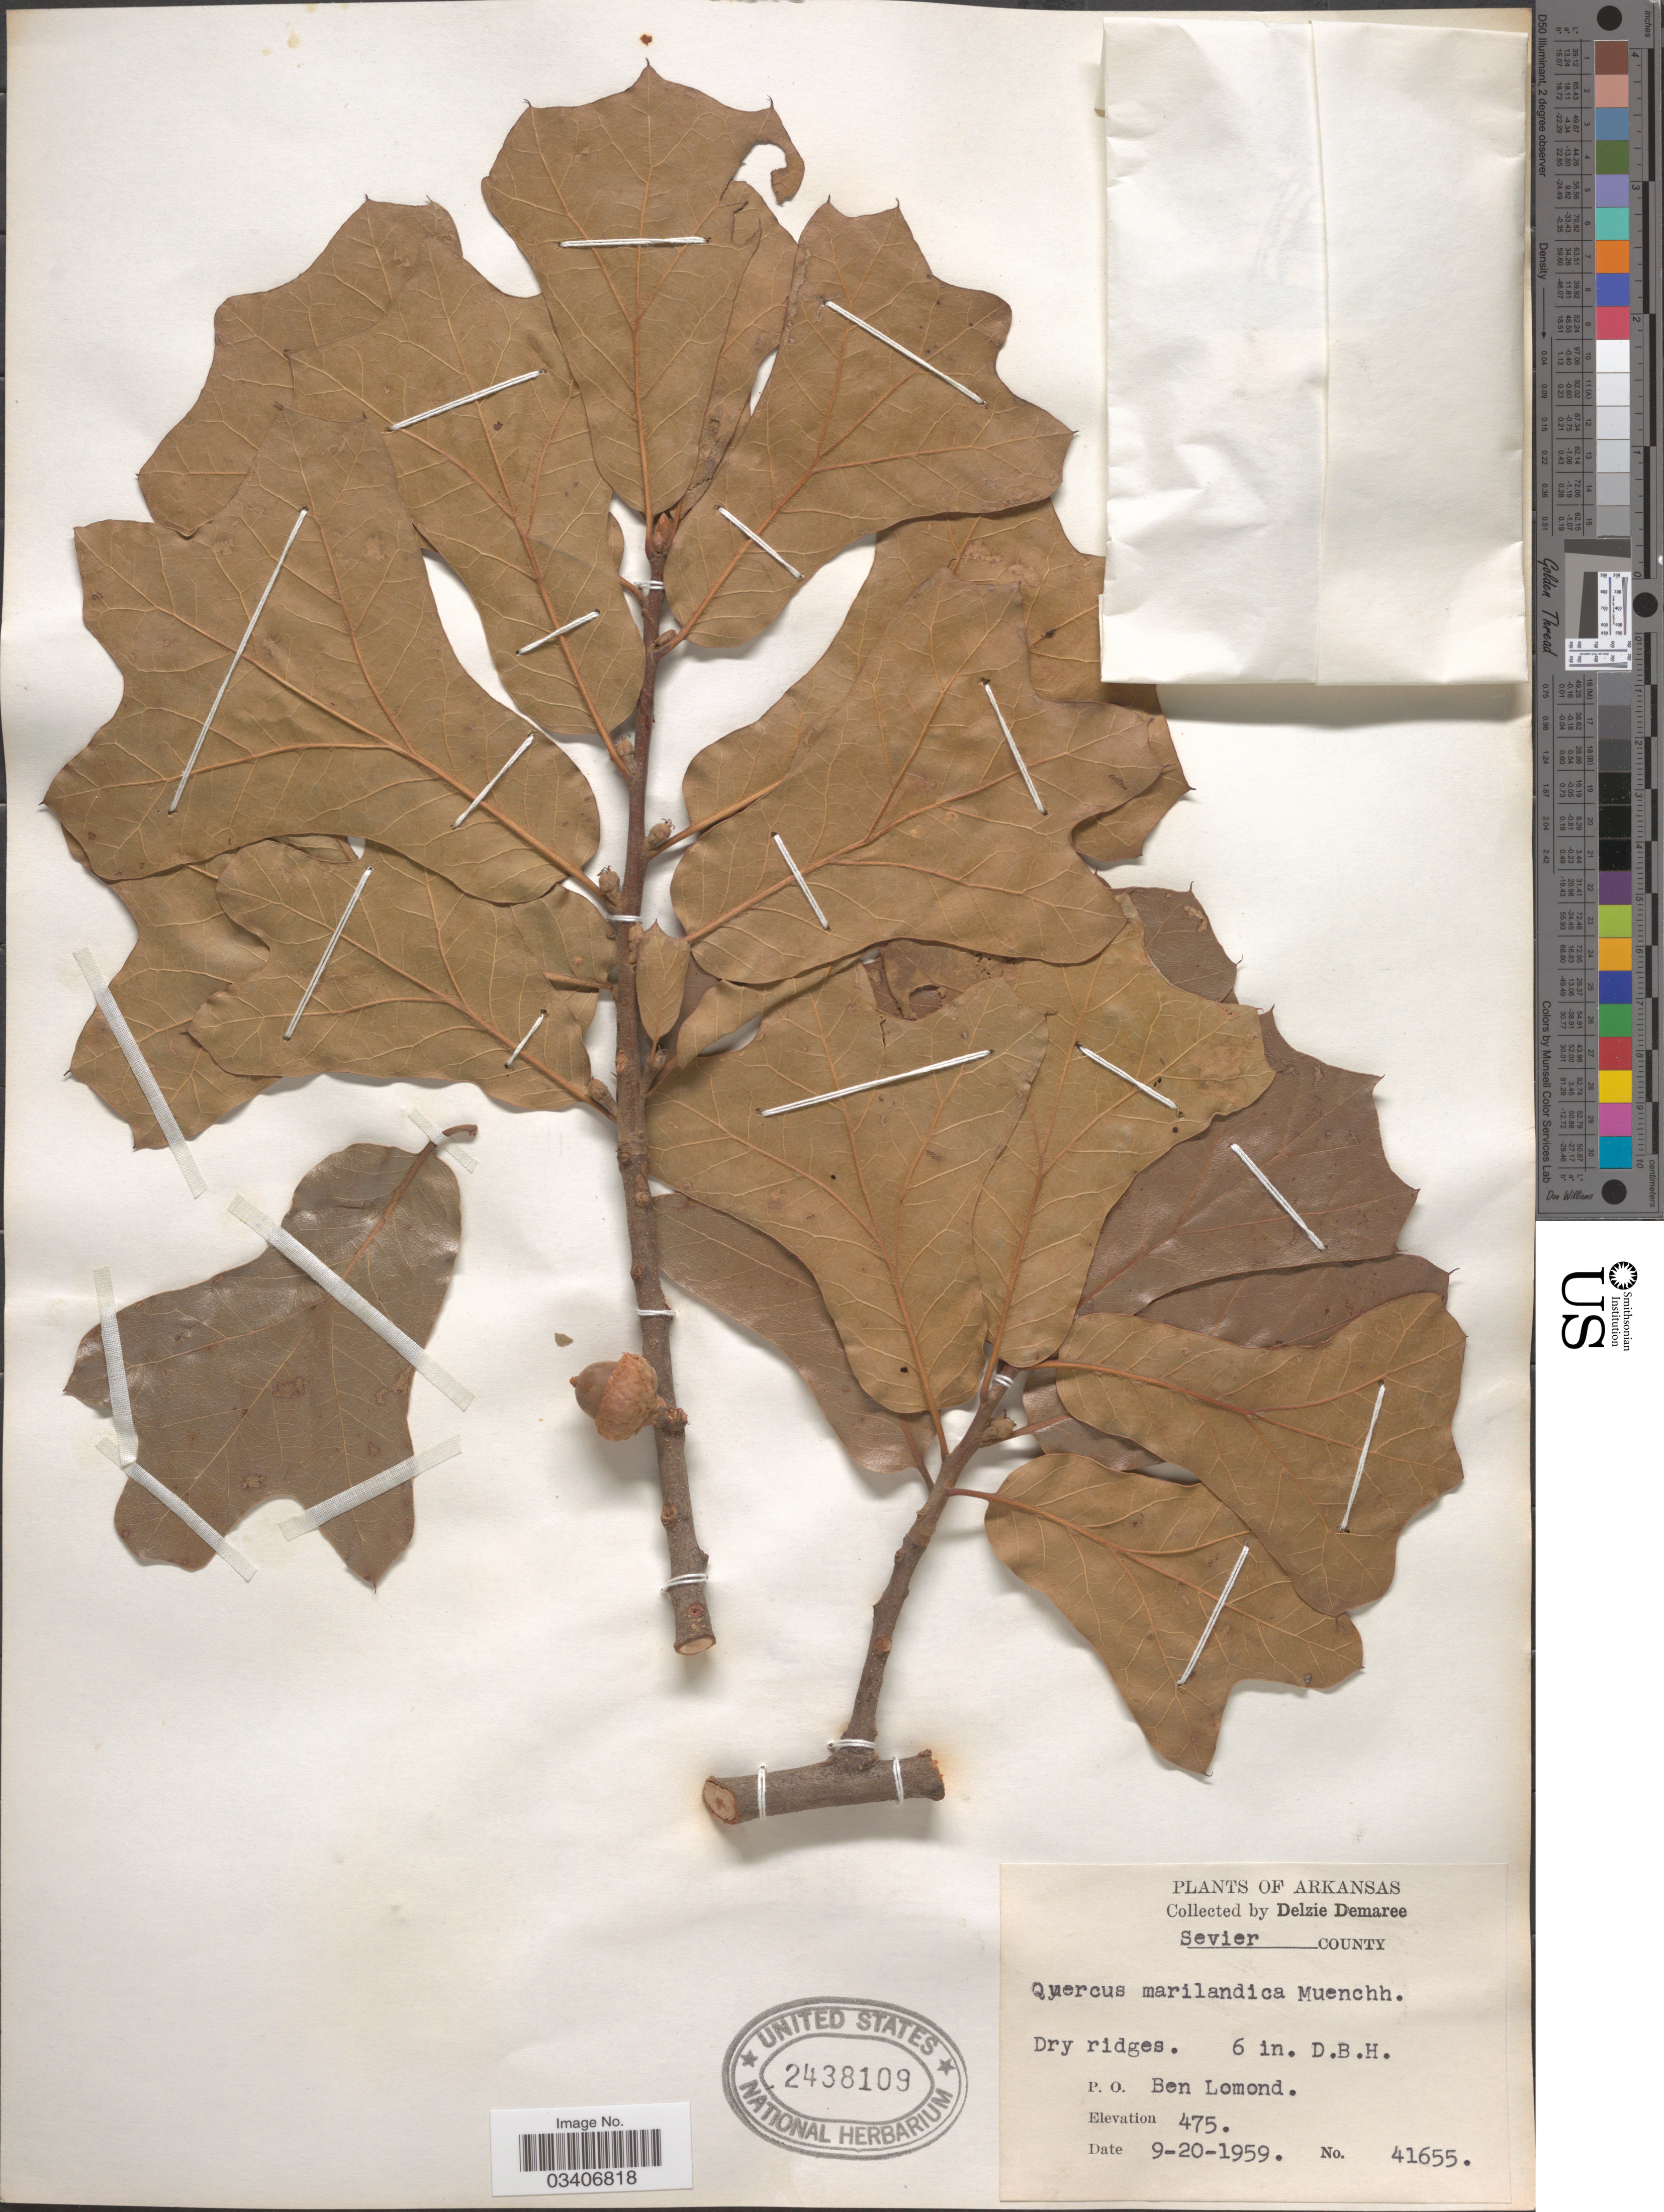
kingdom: Plantae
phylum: Tracheophyta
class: Magnoliopsida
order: Fagales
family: Fagaceae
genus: Quercus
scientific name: Quercus marilandica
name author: (L.) Münchh.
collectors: D. Demaree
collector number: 41655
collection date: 1959-09-20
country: United States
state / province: Arkansas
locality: Sevier County. P. O. Ben Lomond.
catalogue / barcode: US 2438109